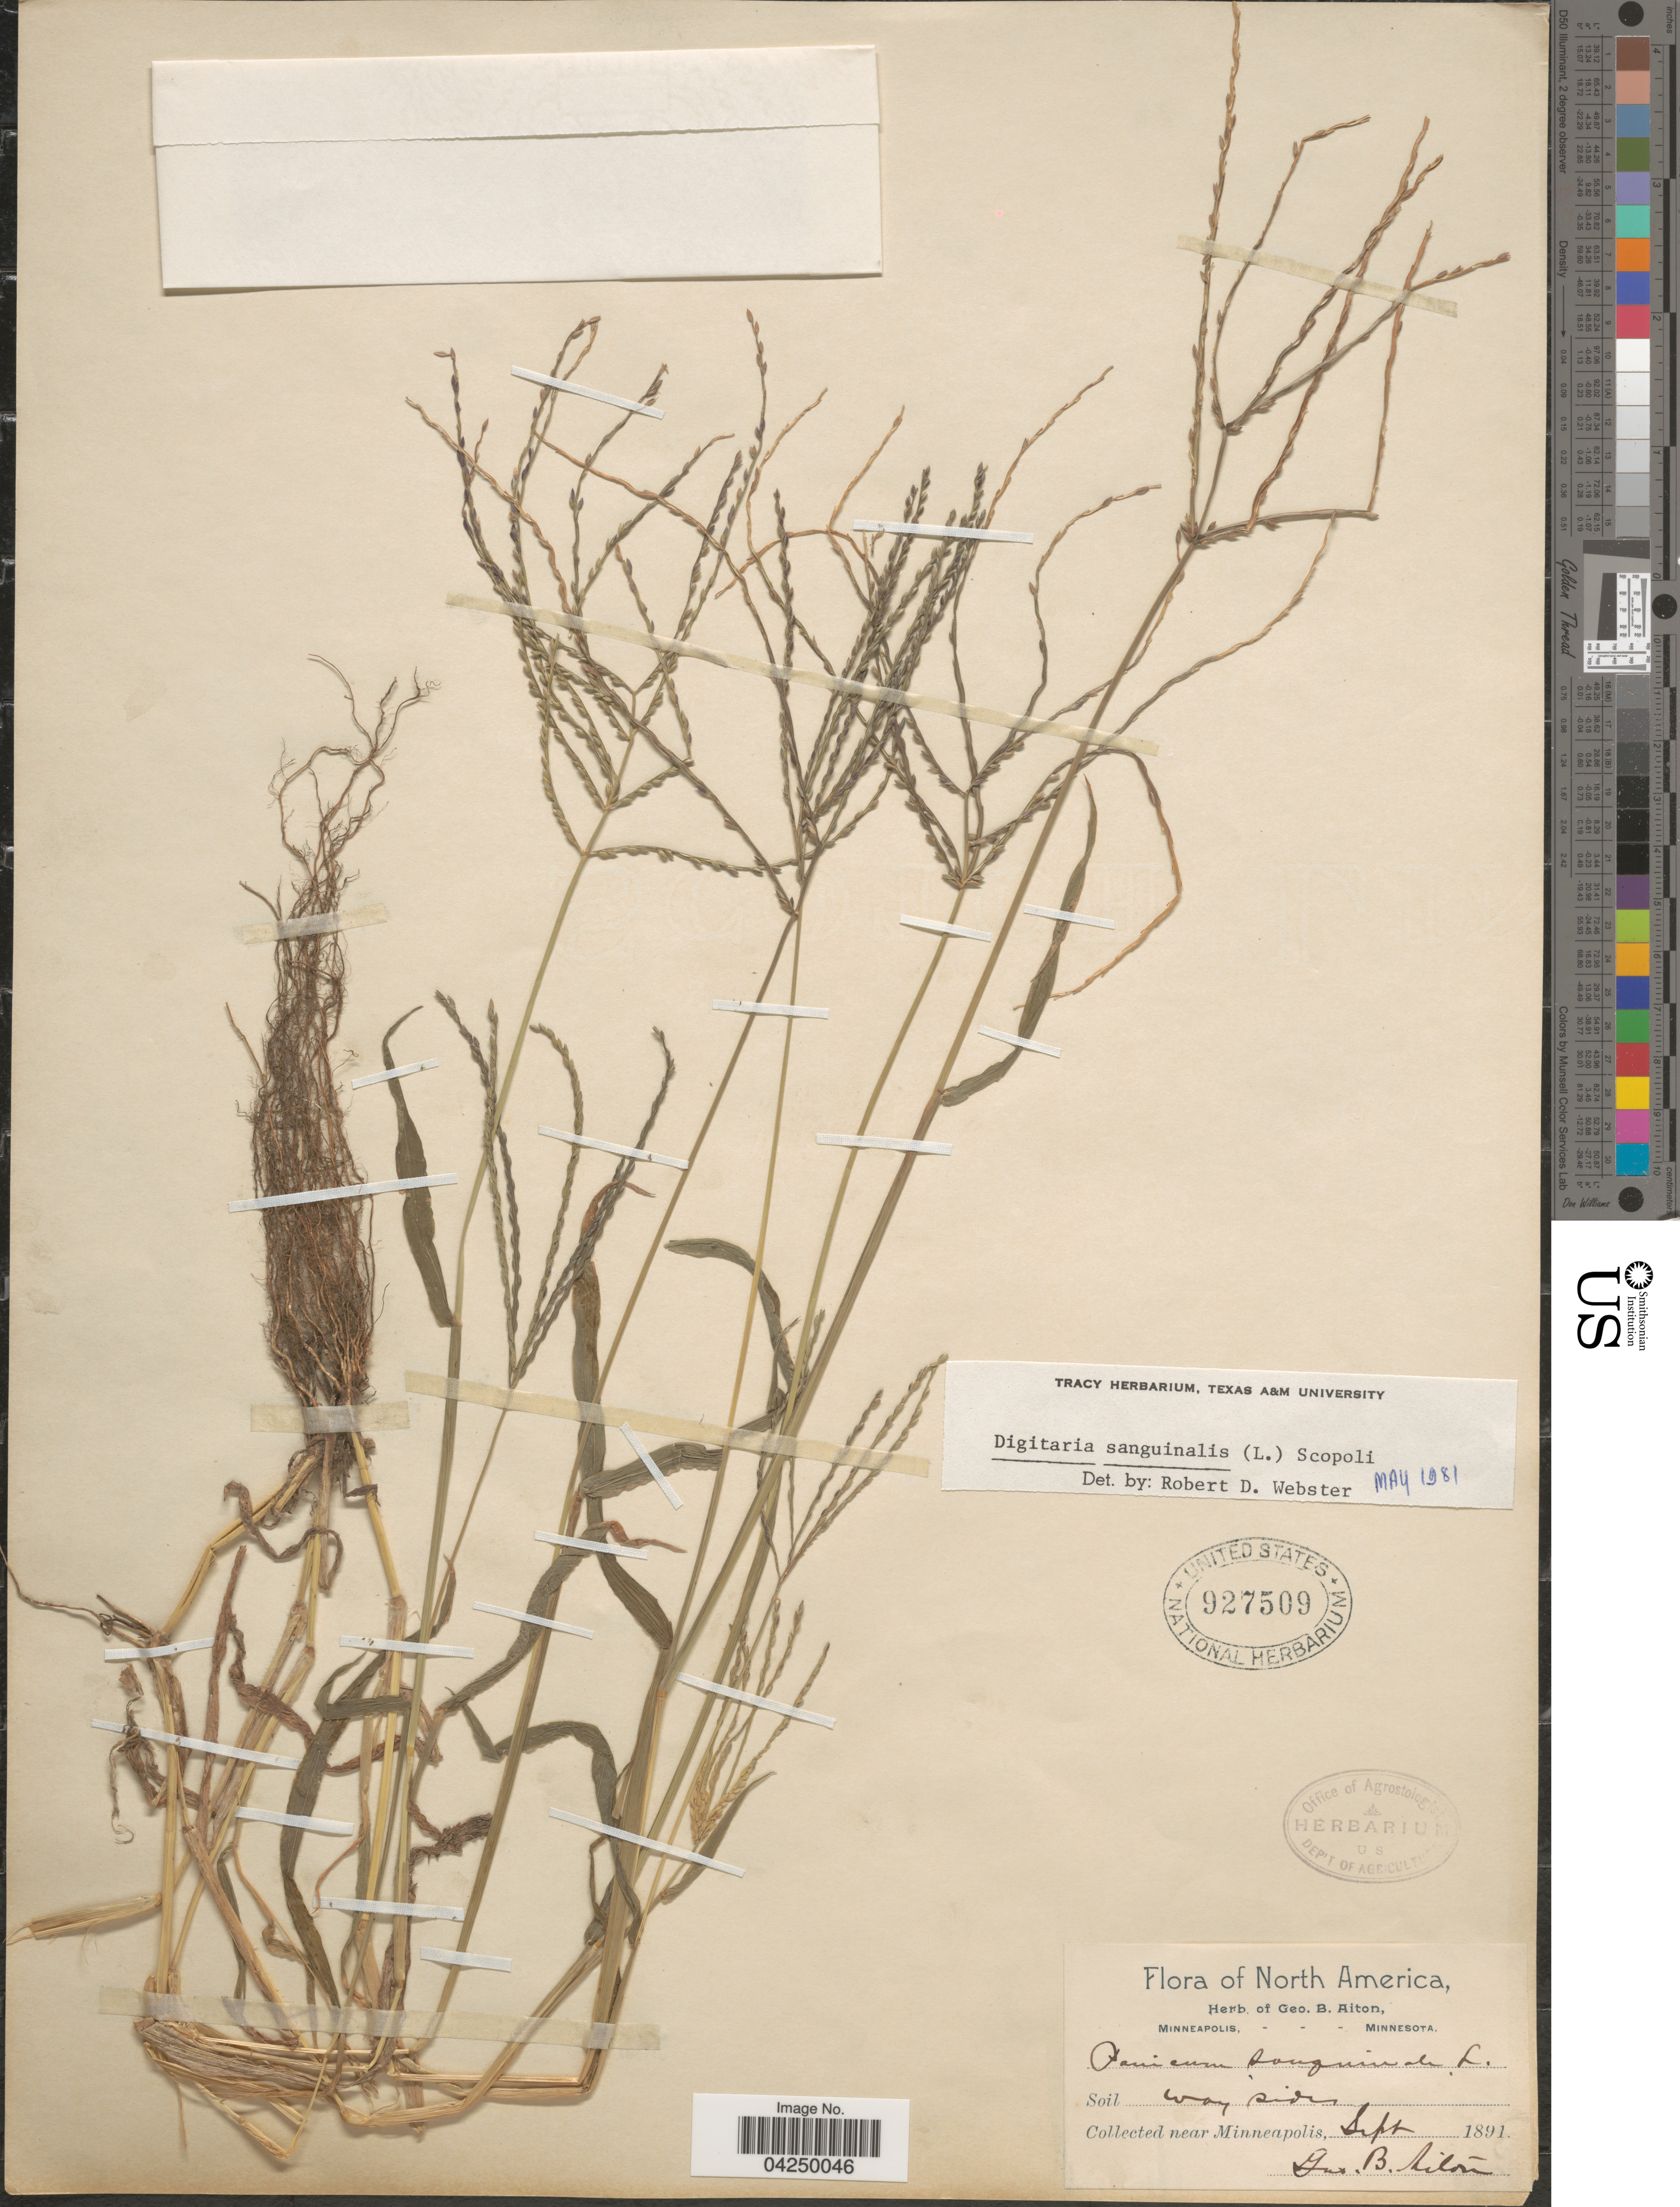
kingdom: Plantae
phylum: Tracheophyta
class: Liliopsida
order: Poales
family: Poaceae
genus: Digitaria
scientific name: Digitaria sanguinalis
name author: (L.) Scop.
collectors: G. B. Aiton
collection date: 1891-09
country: United States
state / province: Minnesota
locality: Near Minneapolis.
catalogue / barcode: US 927509